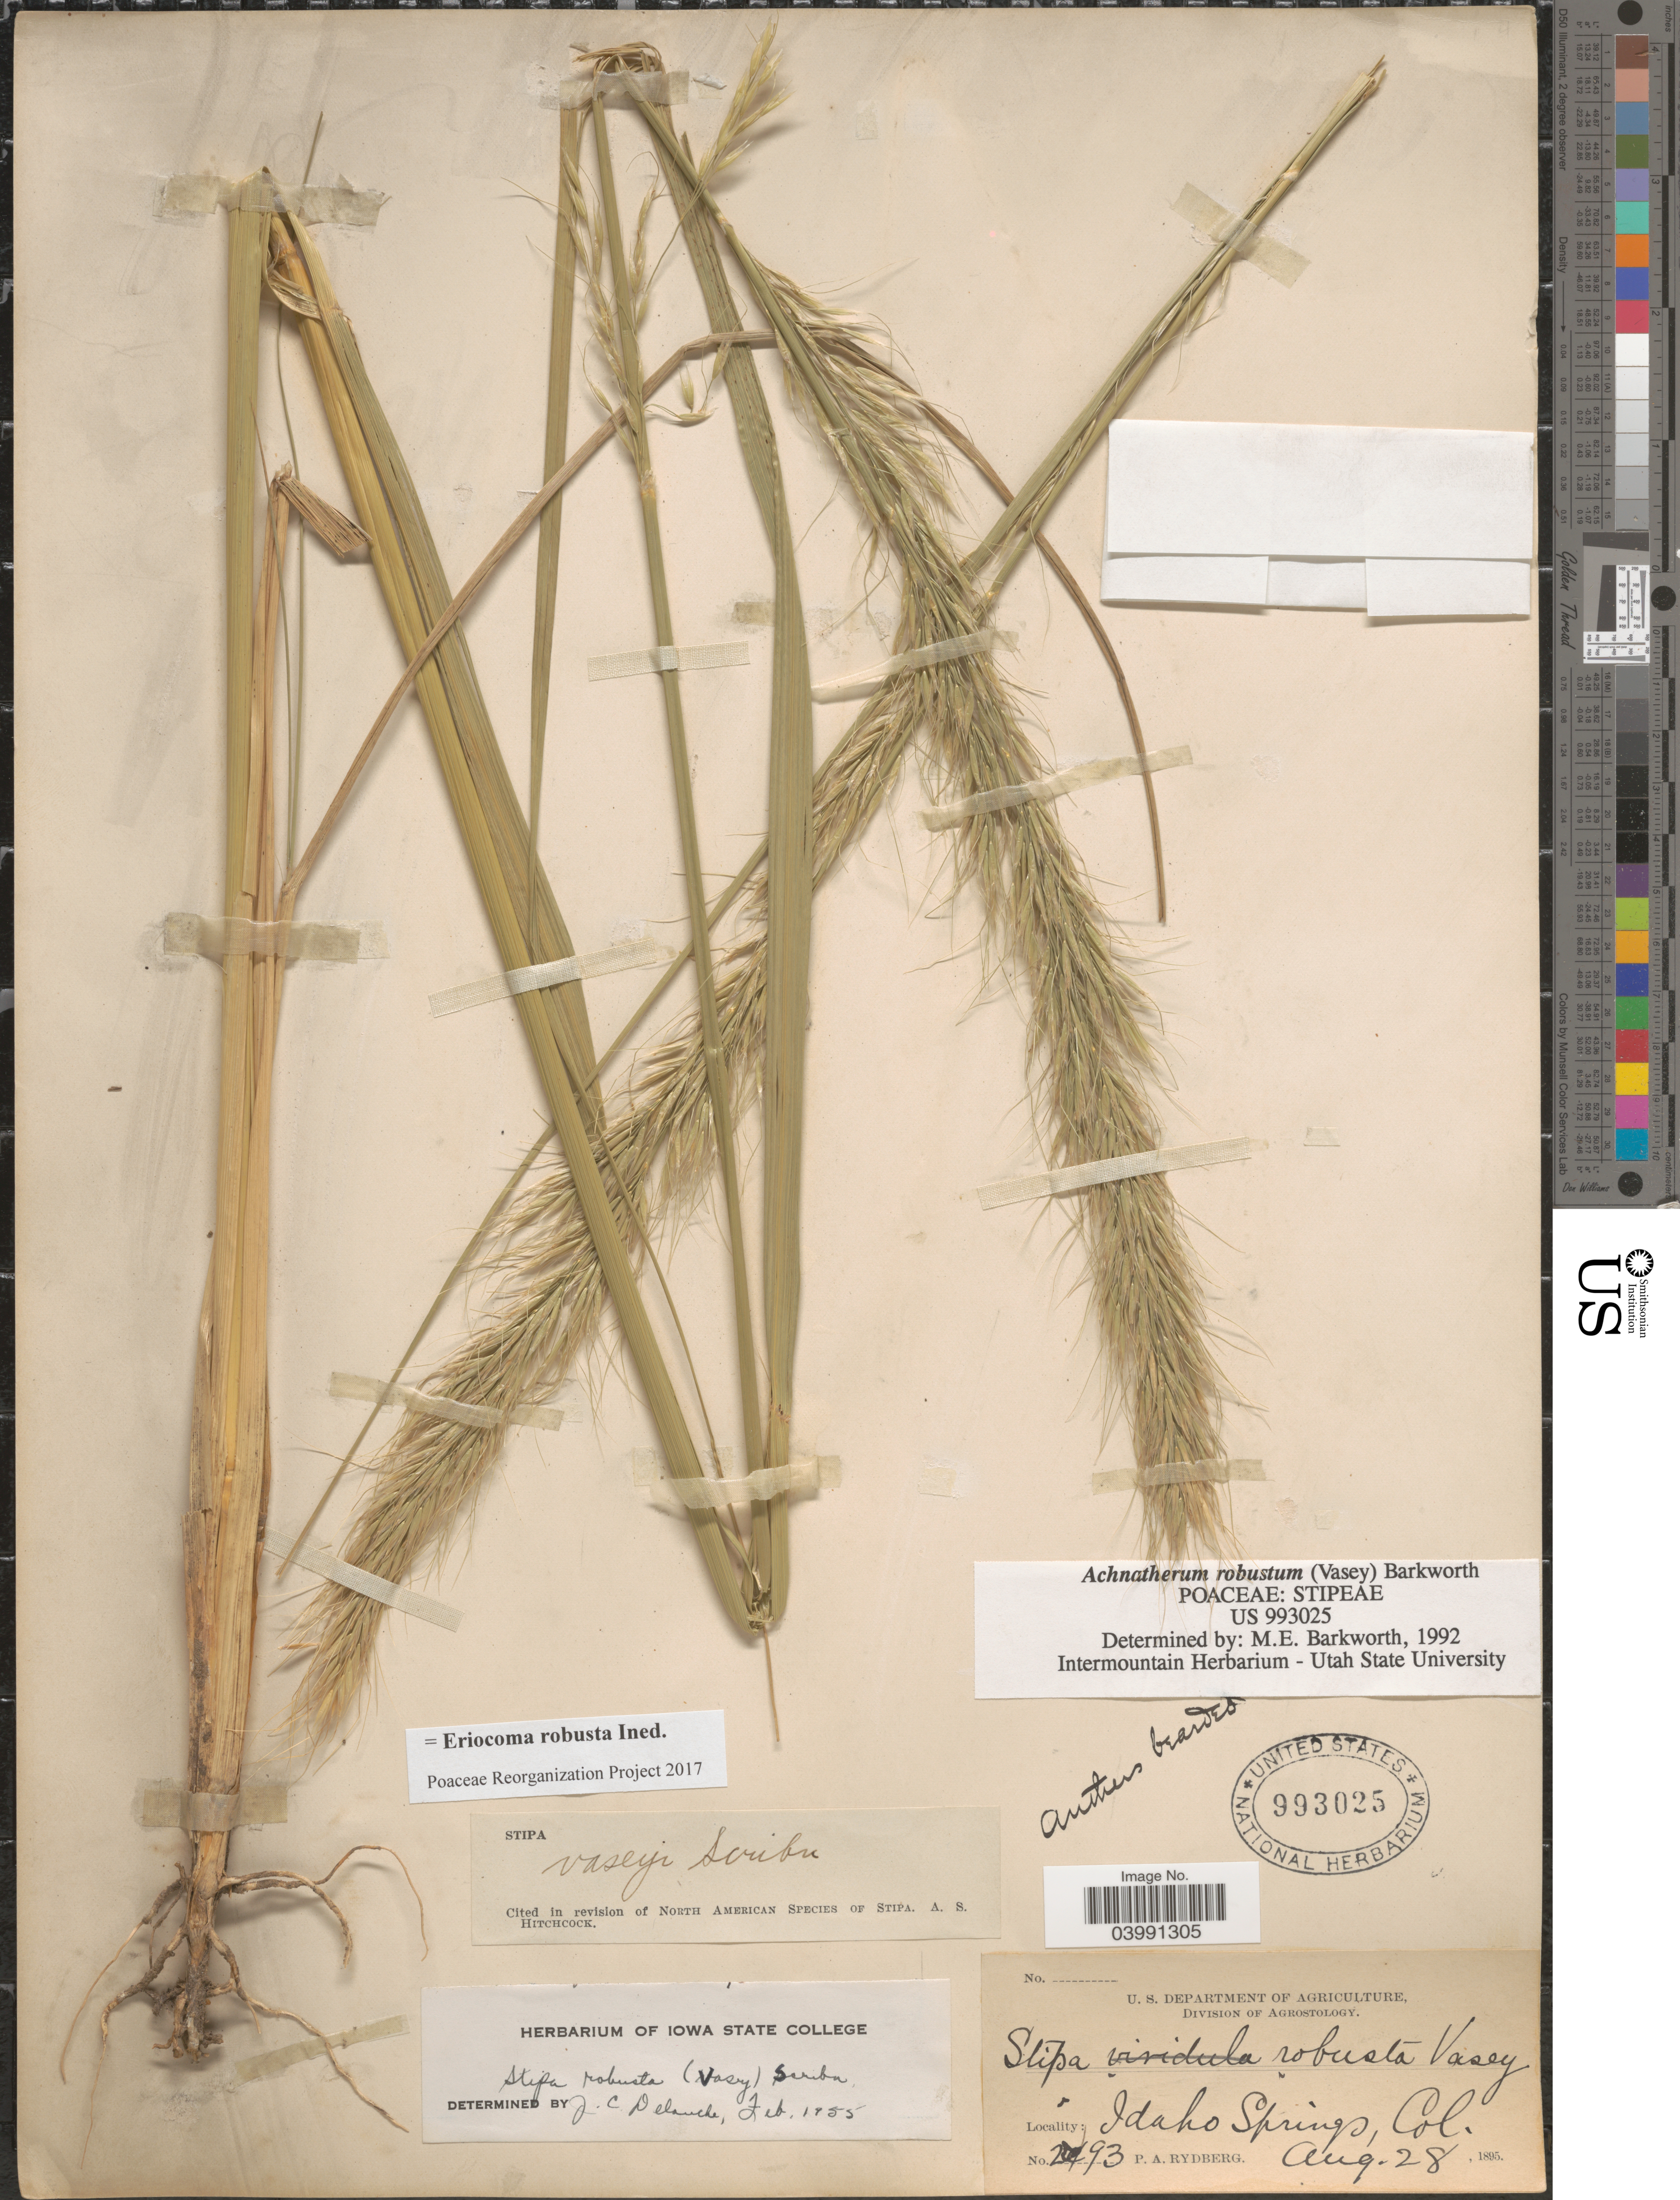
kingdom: Plantae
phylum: Tracheophyta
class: Liliopsida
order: Poales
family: Poaceae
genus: Eriocoma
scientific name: Eriocoma robusta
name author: (Vasey) Romasch.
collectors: P. A. Rydberg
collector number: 2493*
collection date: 1895-08-28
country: United States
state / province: Colorado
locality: Idaho Springs.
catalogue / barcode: US 993025